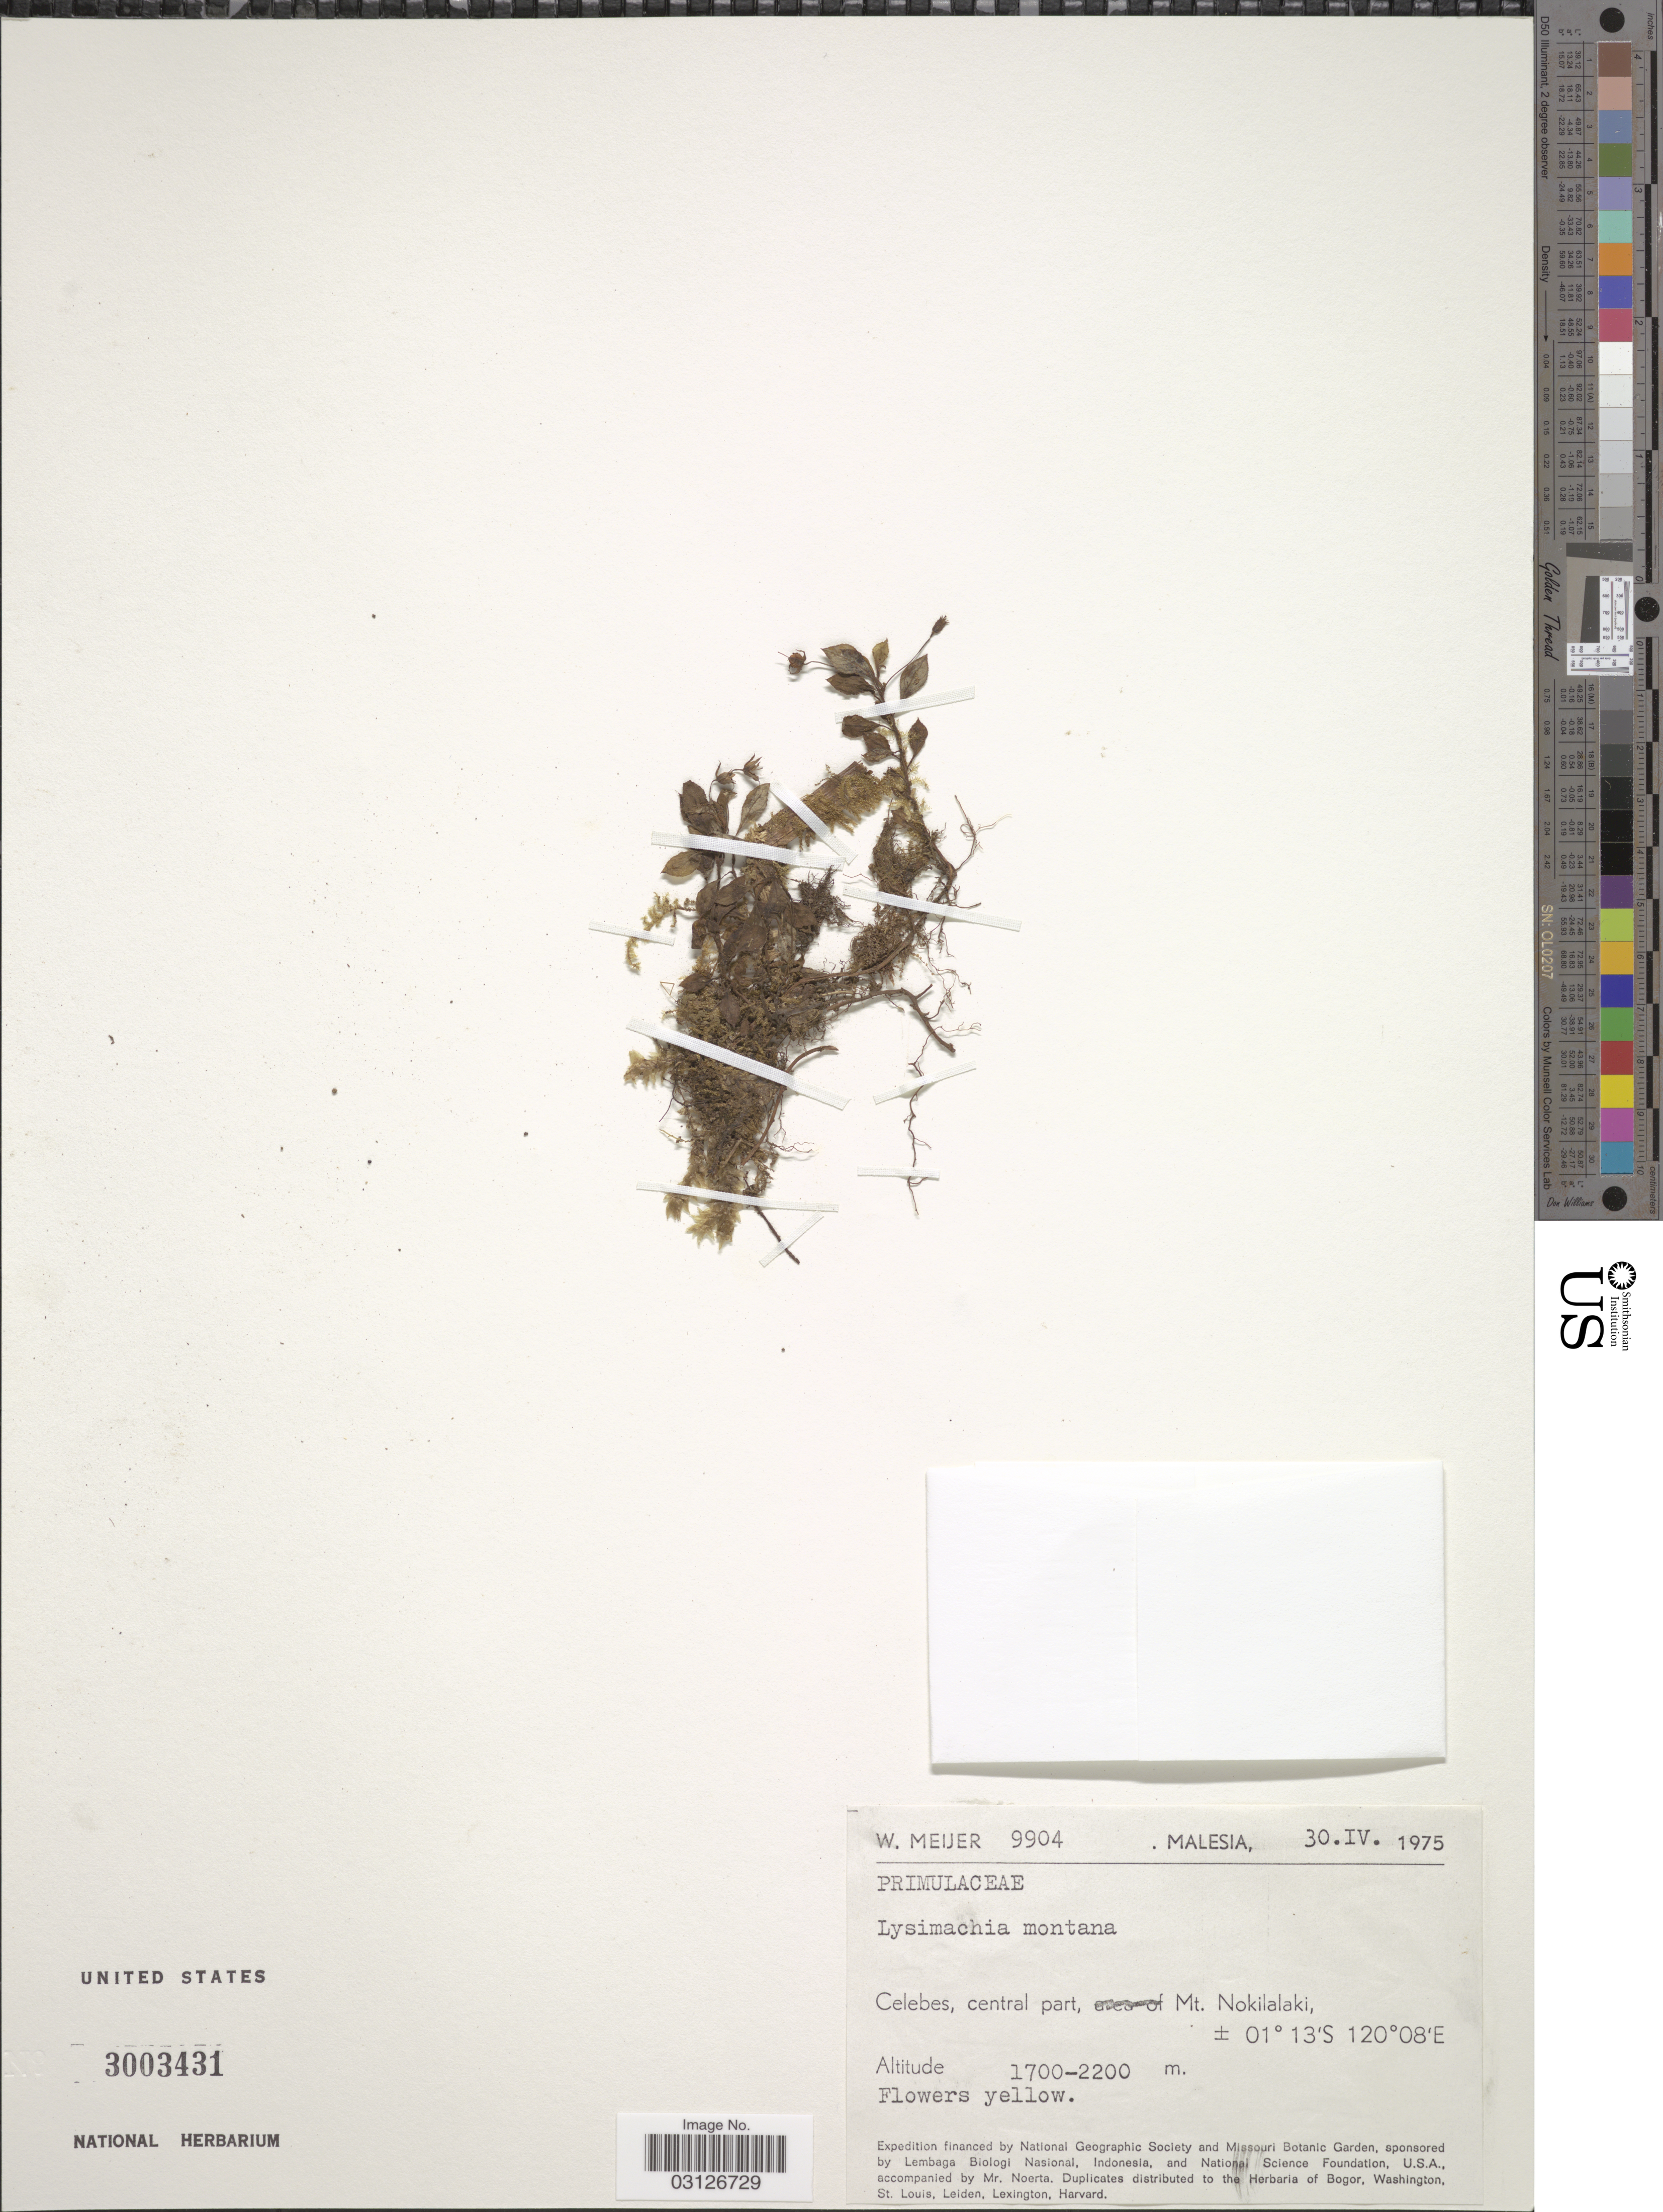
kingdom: Plantae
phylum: Tracheophyta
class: Magnoliopsida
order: Ericales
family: Primulaceae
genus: Lysimachia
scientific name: Lysimachia montana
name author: (Reinw.) Bakh. f. ex Bentv.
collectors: W. Meijer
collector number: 9904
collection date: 1975-04-30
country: Malaysia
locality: Malesia. Celebes, central part, Mt. Nokilalaki.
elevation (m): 1700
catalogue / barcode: US 3003431